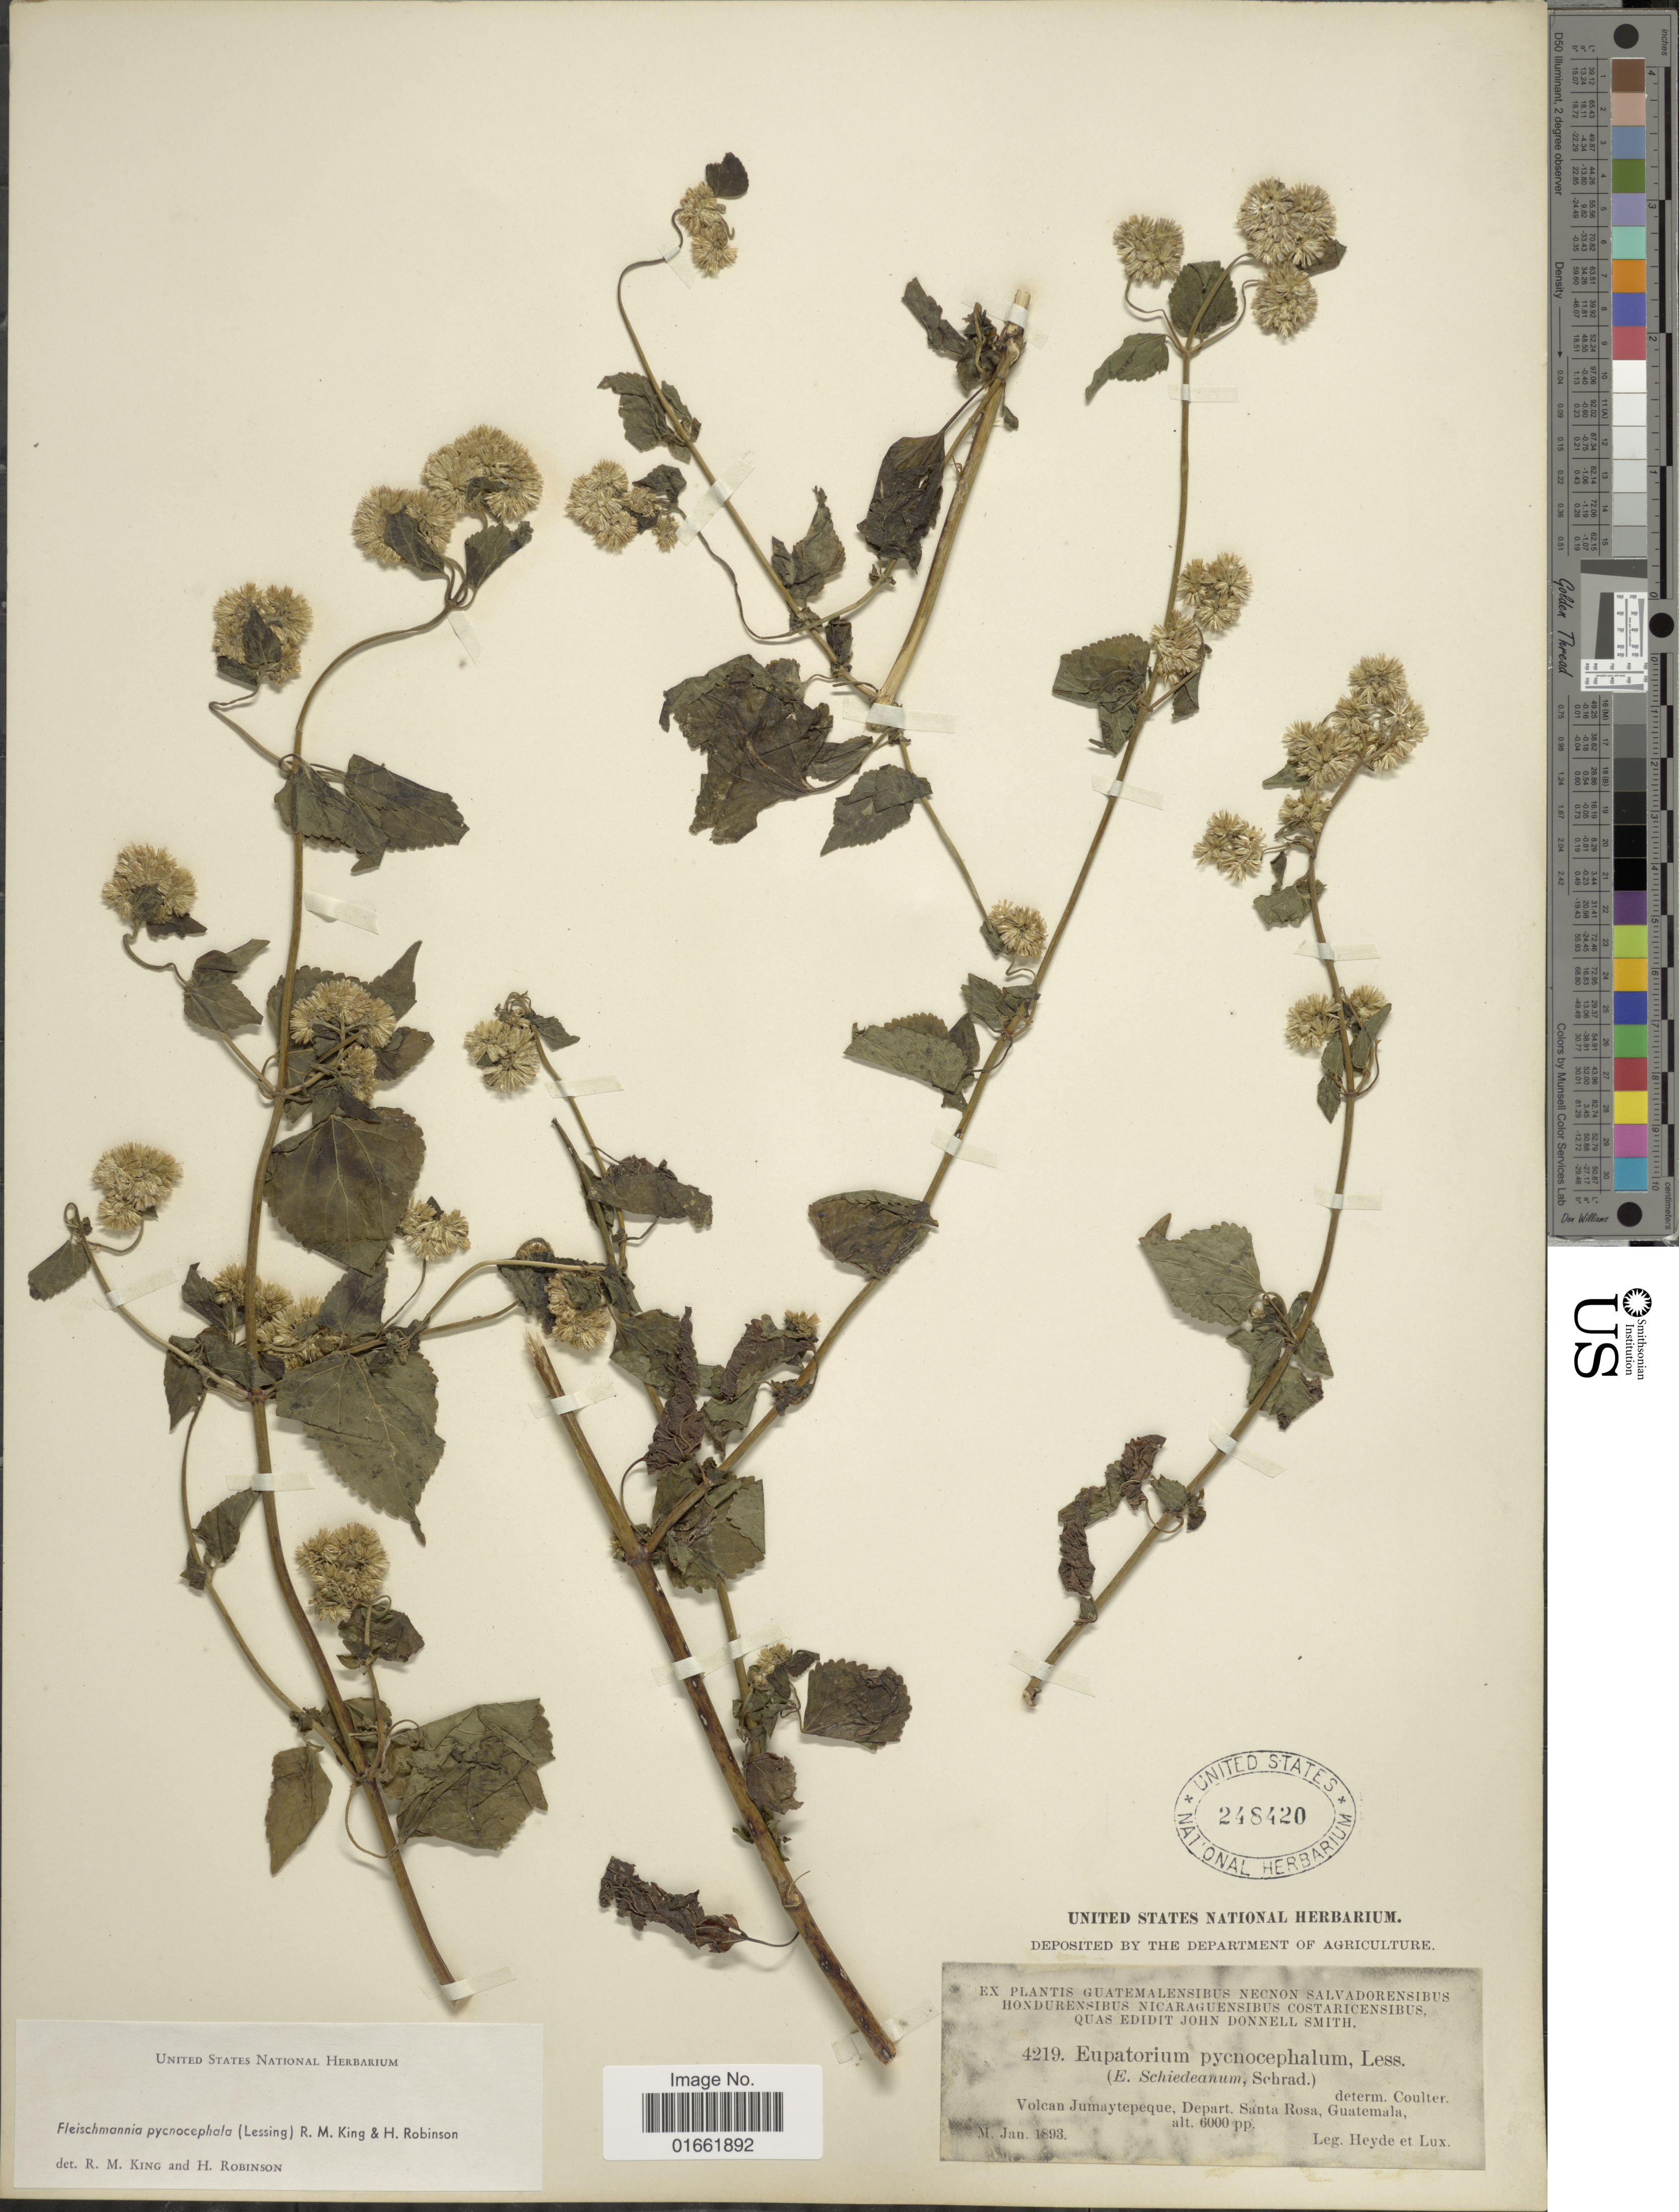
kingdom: Plantae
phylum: Tracheophyta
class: Magnoliopsida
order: Asterales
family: Asteraceae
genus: Fleischmannia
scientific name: Fleischmannia pycnocephala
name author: (Less.) R.M. King & H. Rob.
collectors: Heyde & Lux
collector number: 4219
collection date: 1893-01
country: Guatemala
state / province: Santa Rosa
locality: Volcan Jumaytepeque, Depart. Santa Rosa, Guatemala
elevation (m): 1829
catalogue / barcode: US 248420